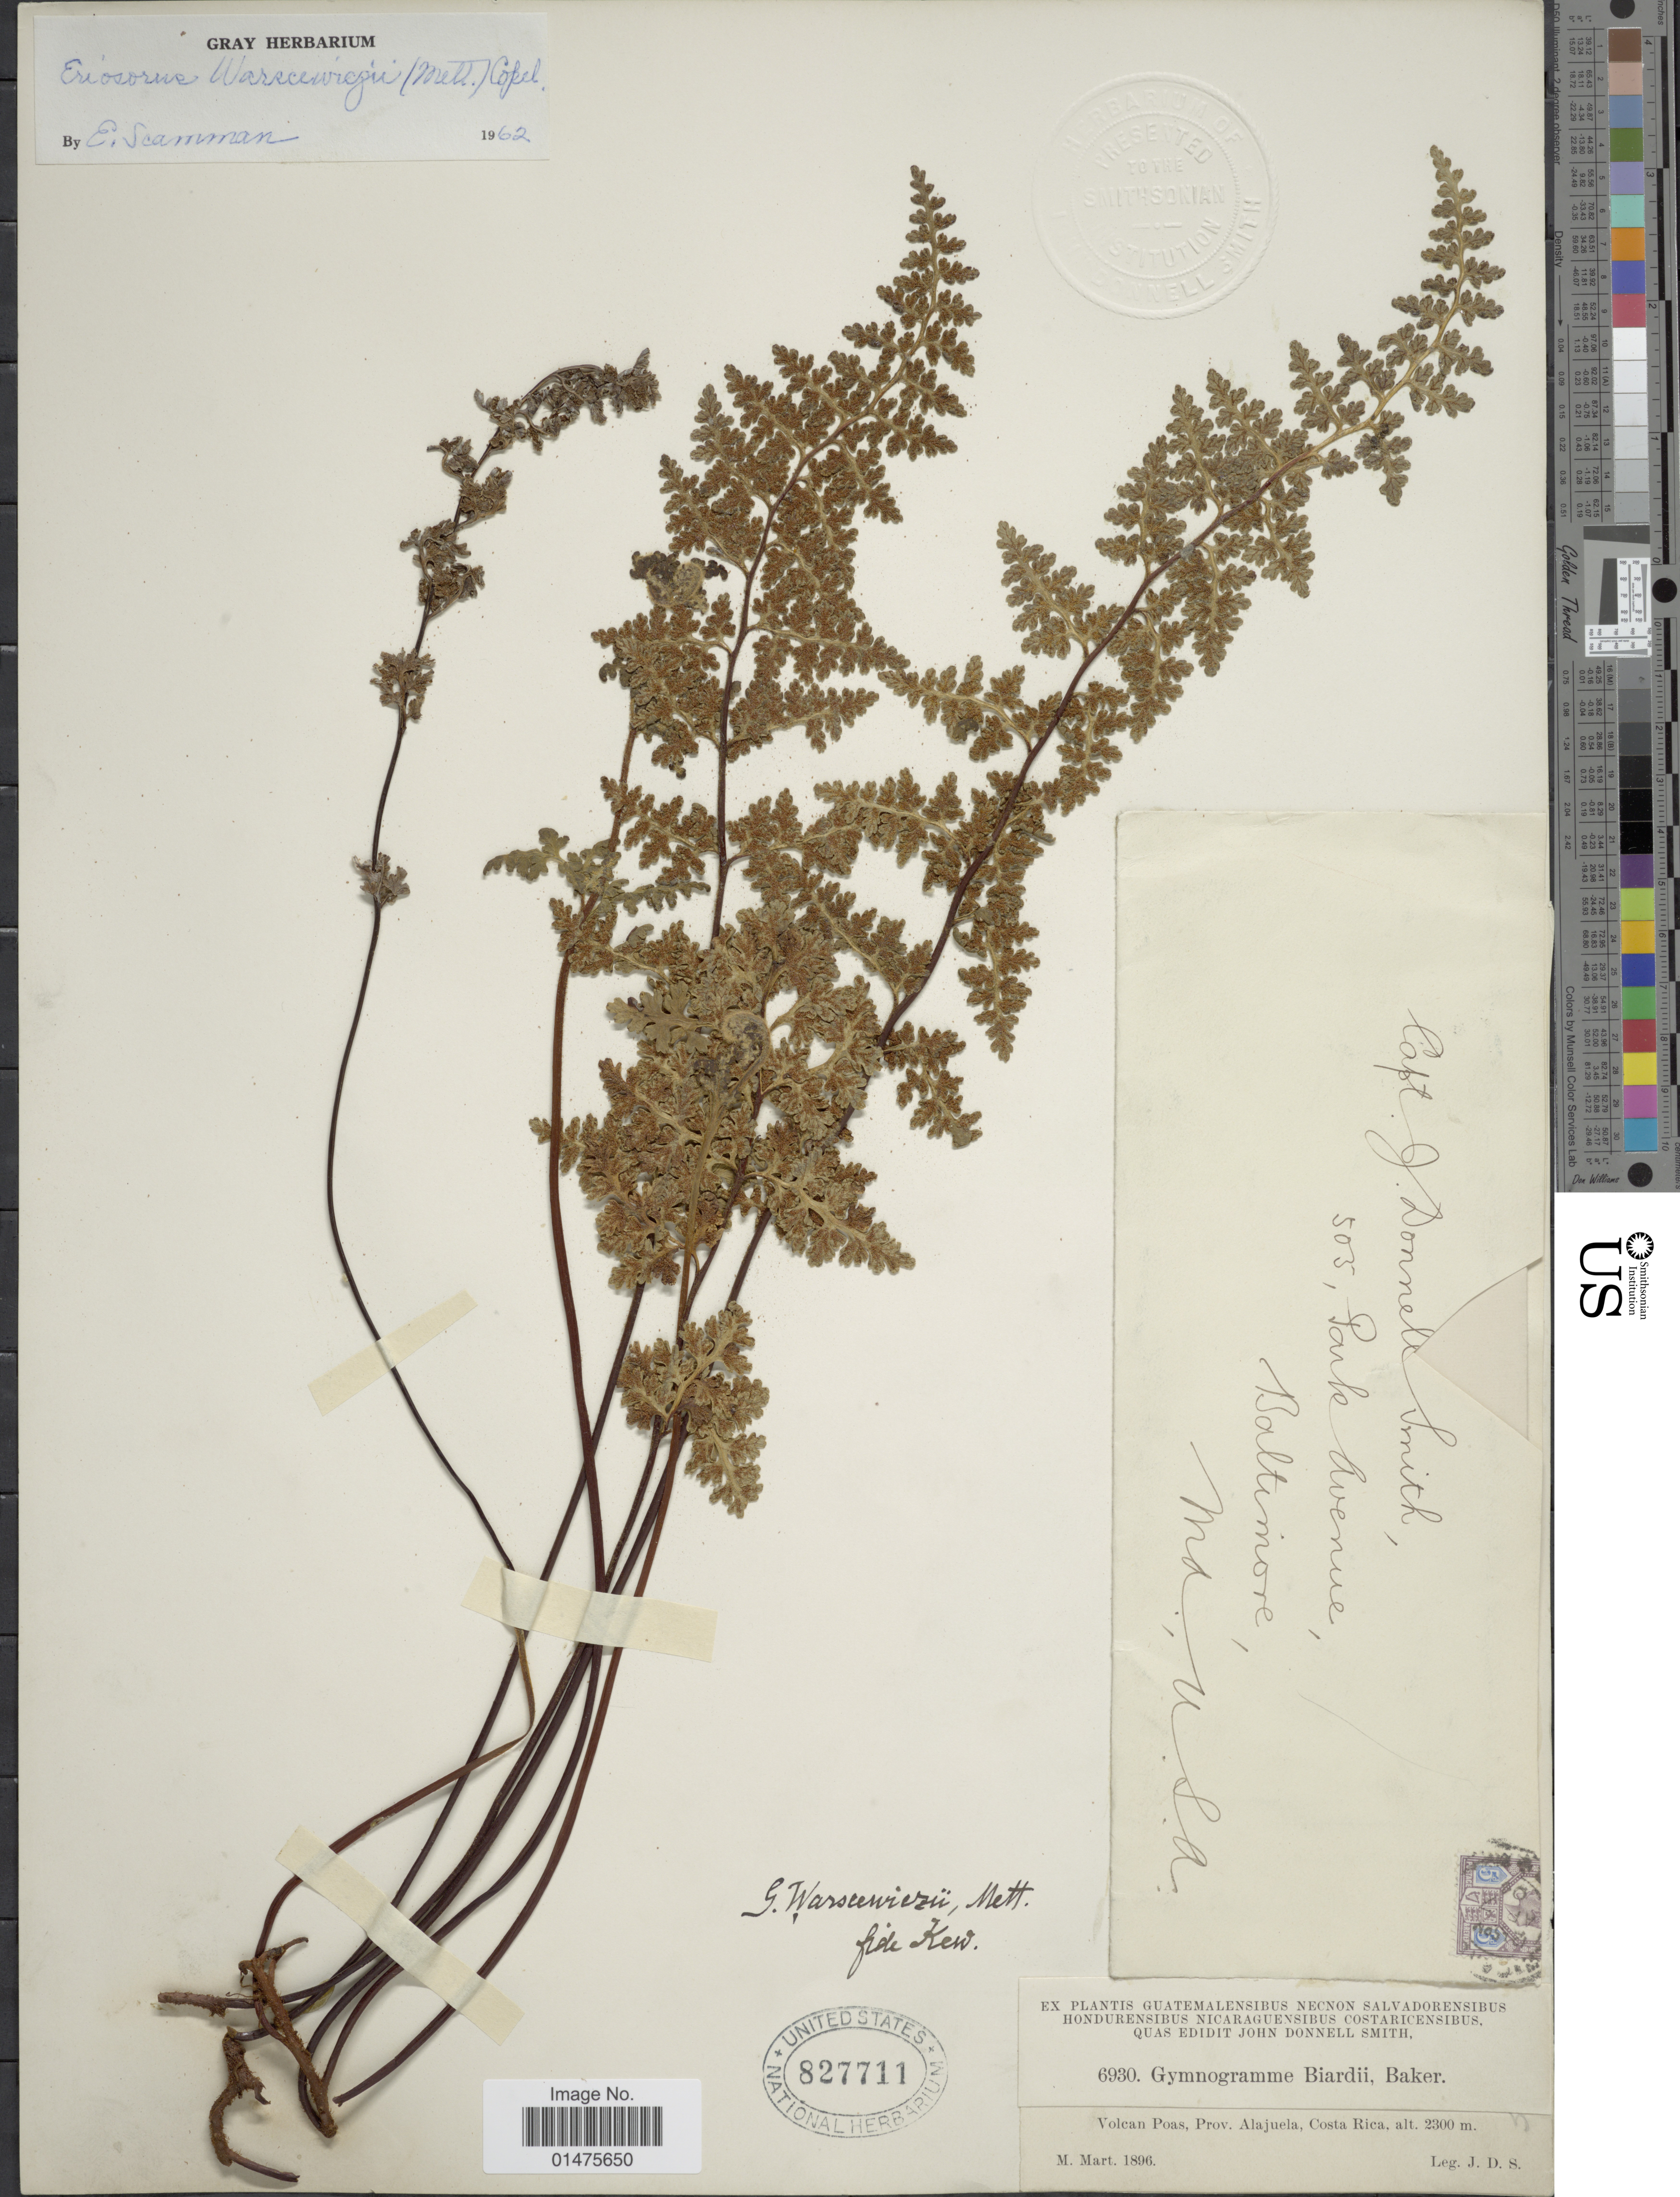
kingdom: Plantae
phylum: Tracheophyta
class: Polypodiopsida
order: Polypodiales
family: Pteridaceae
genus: Jamesonia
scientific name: Jamesonia warscewiczii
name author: (Mett.) Christenh.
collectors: J. Donnell Smith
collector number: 6930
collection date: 1896-03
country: Costa Rica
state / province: Alajuela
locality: Volcan Poas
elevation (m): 2300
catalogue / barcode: US 827711